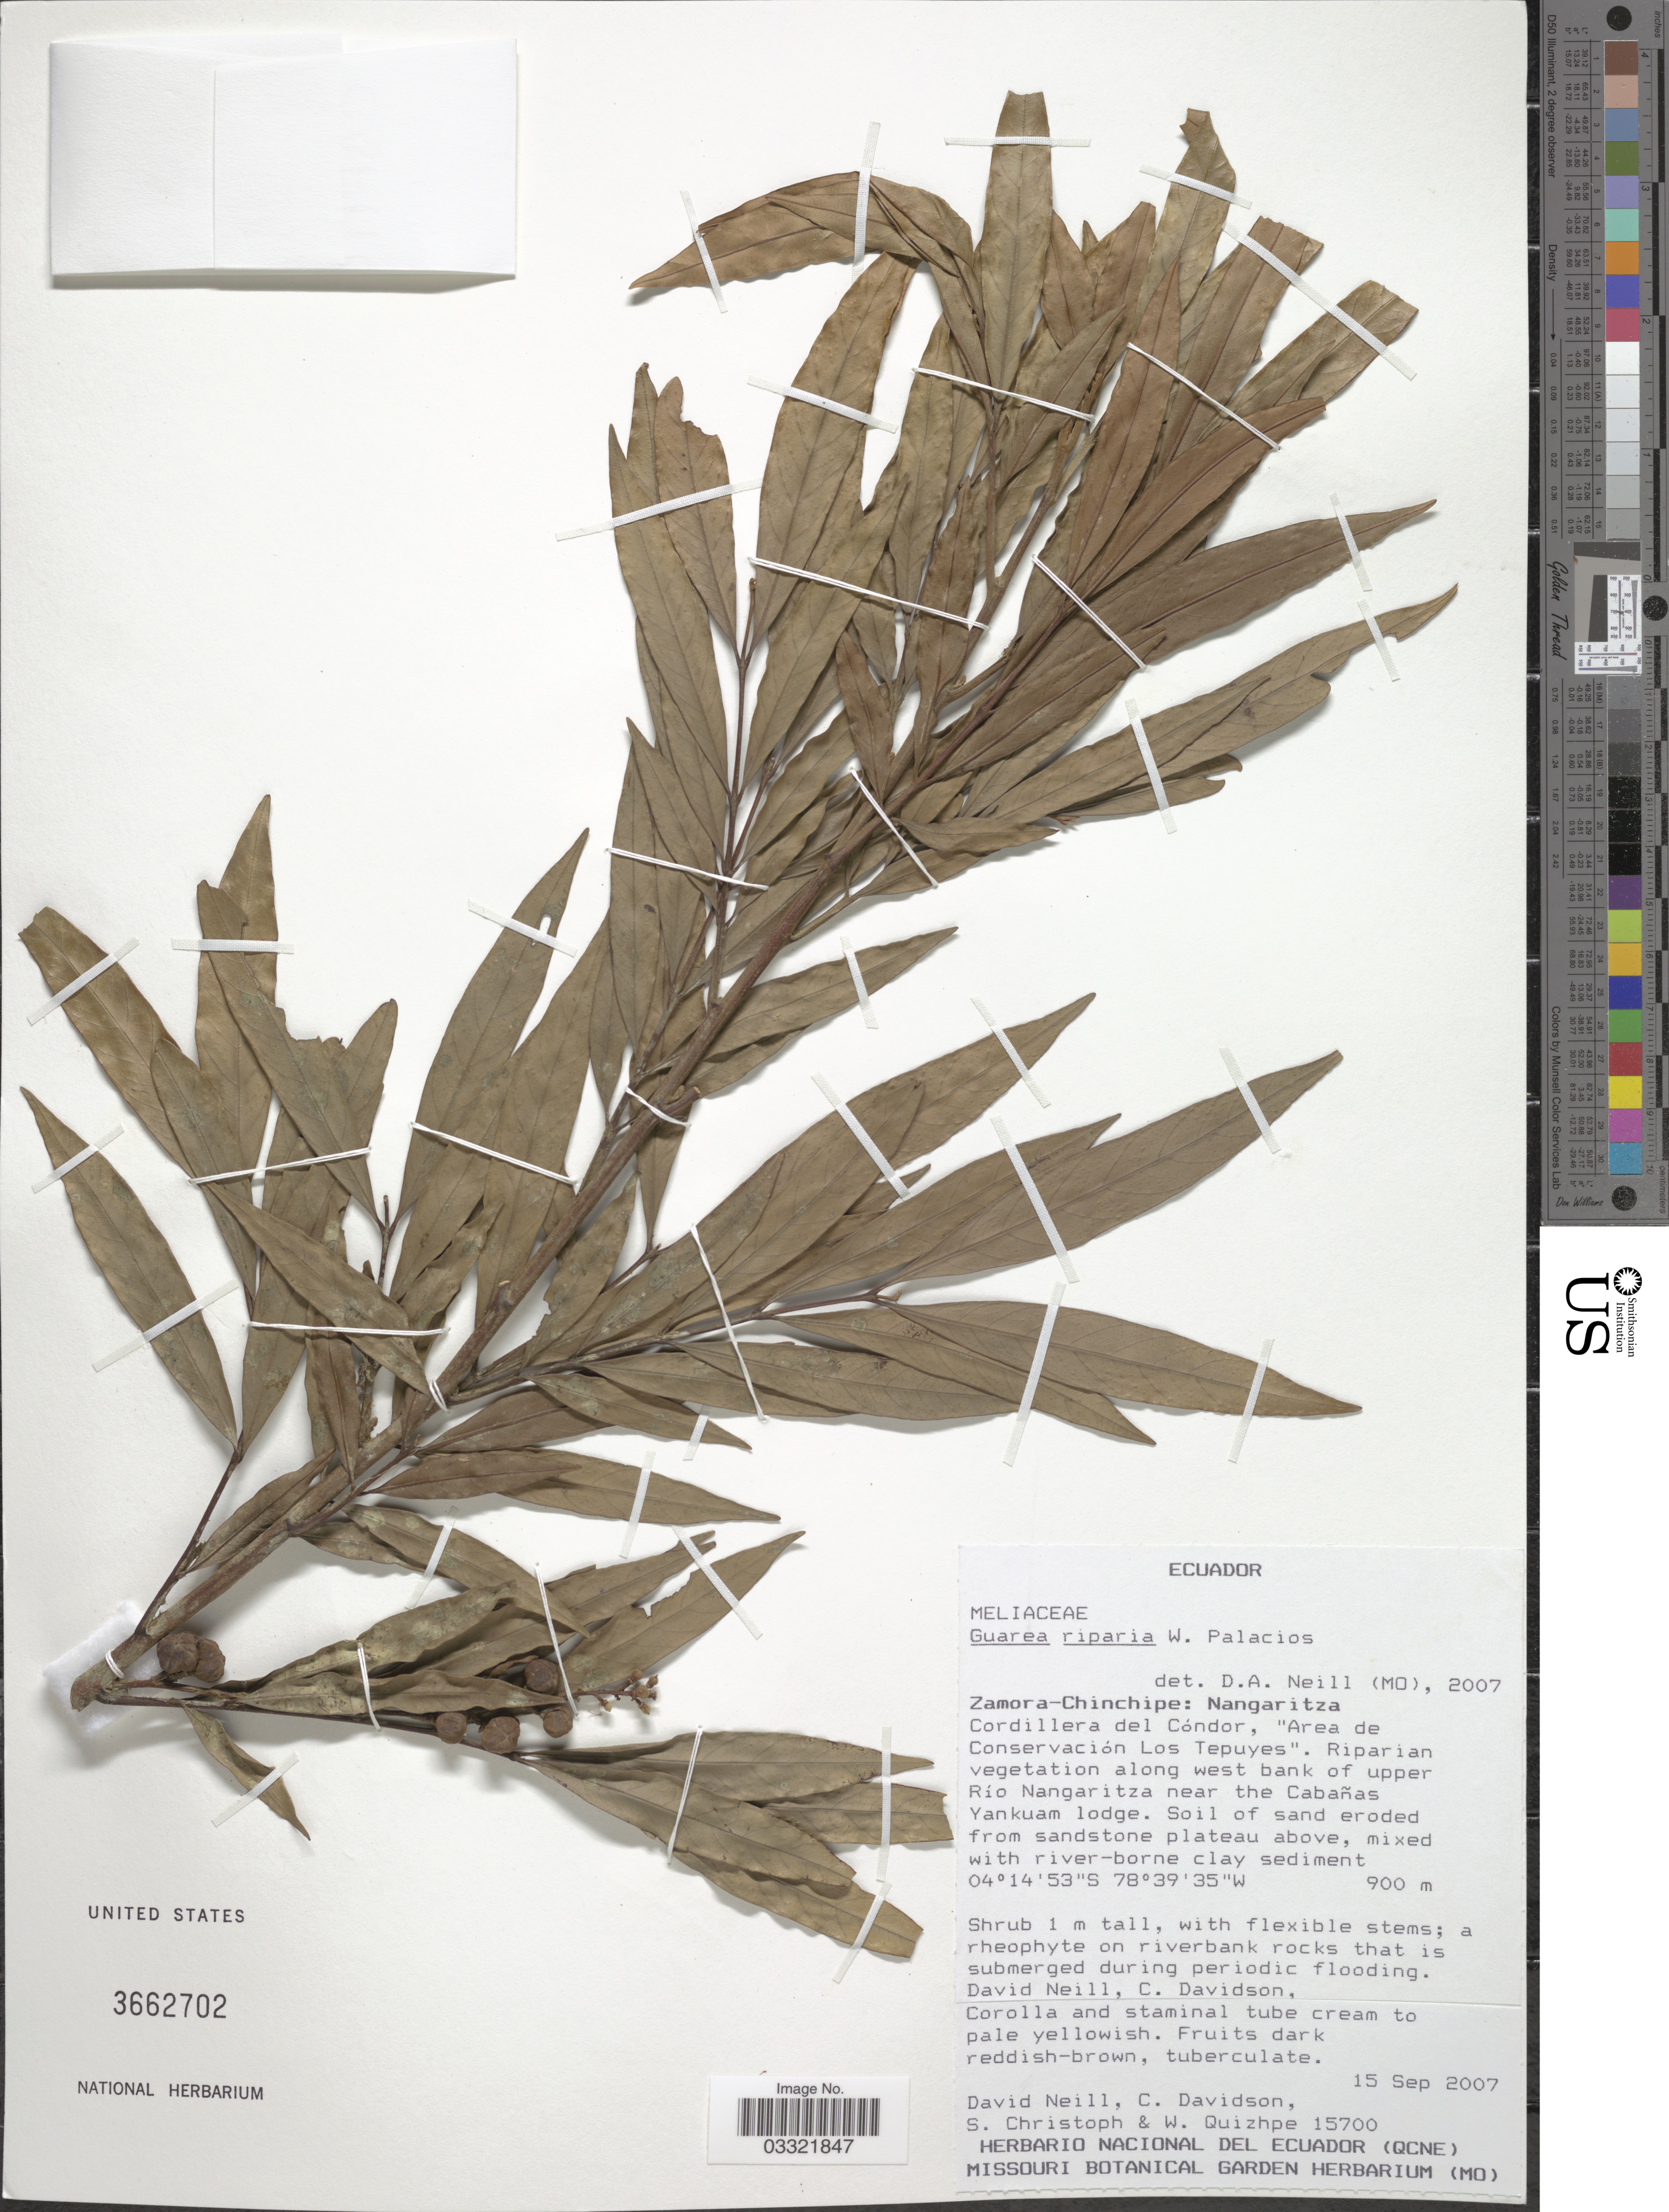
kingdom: Plantae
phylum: Tracheophyta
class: Magnoliopsida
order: Sapindales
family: Meliaceae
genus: Guarea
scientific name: Guarea riparia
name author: Palacios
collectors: D. Neill, C. Davidson, S. Christoph & W. Quizhpe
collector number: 15700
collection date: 2007-09-15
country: Ecuador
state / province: Zamora-Chinchipe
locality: Nangaritza. Cordillera del Cóndor, "Area de Conservación Los Tepuyes". Riparian vegetation along west bank of upper Río Nangaritza near the Cabañas Yankuam lodge.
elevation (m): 900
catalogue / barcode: US 3662702